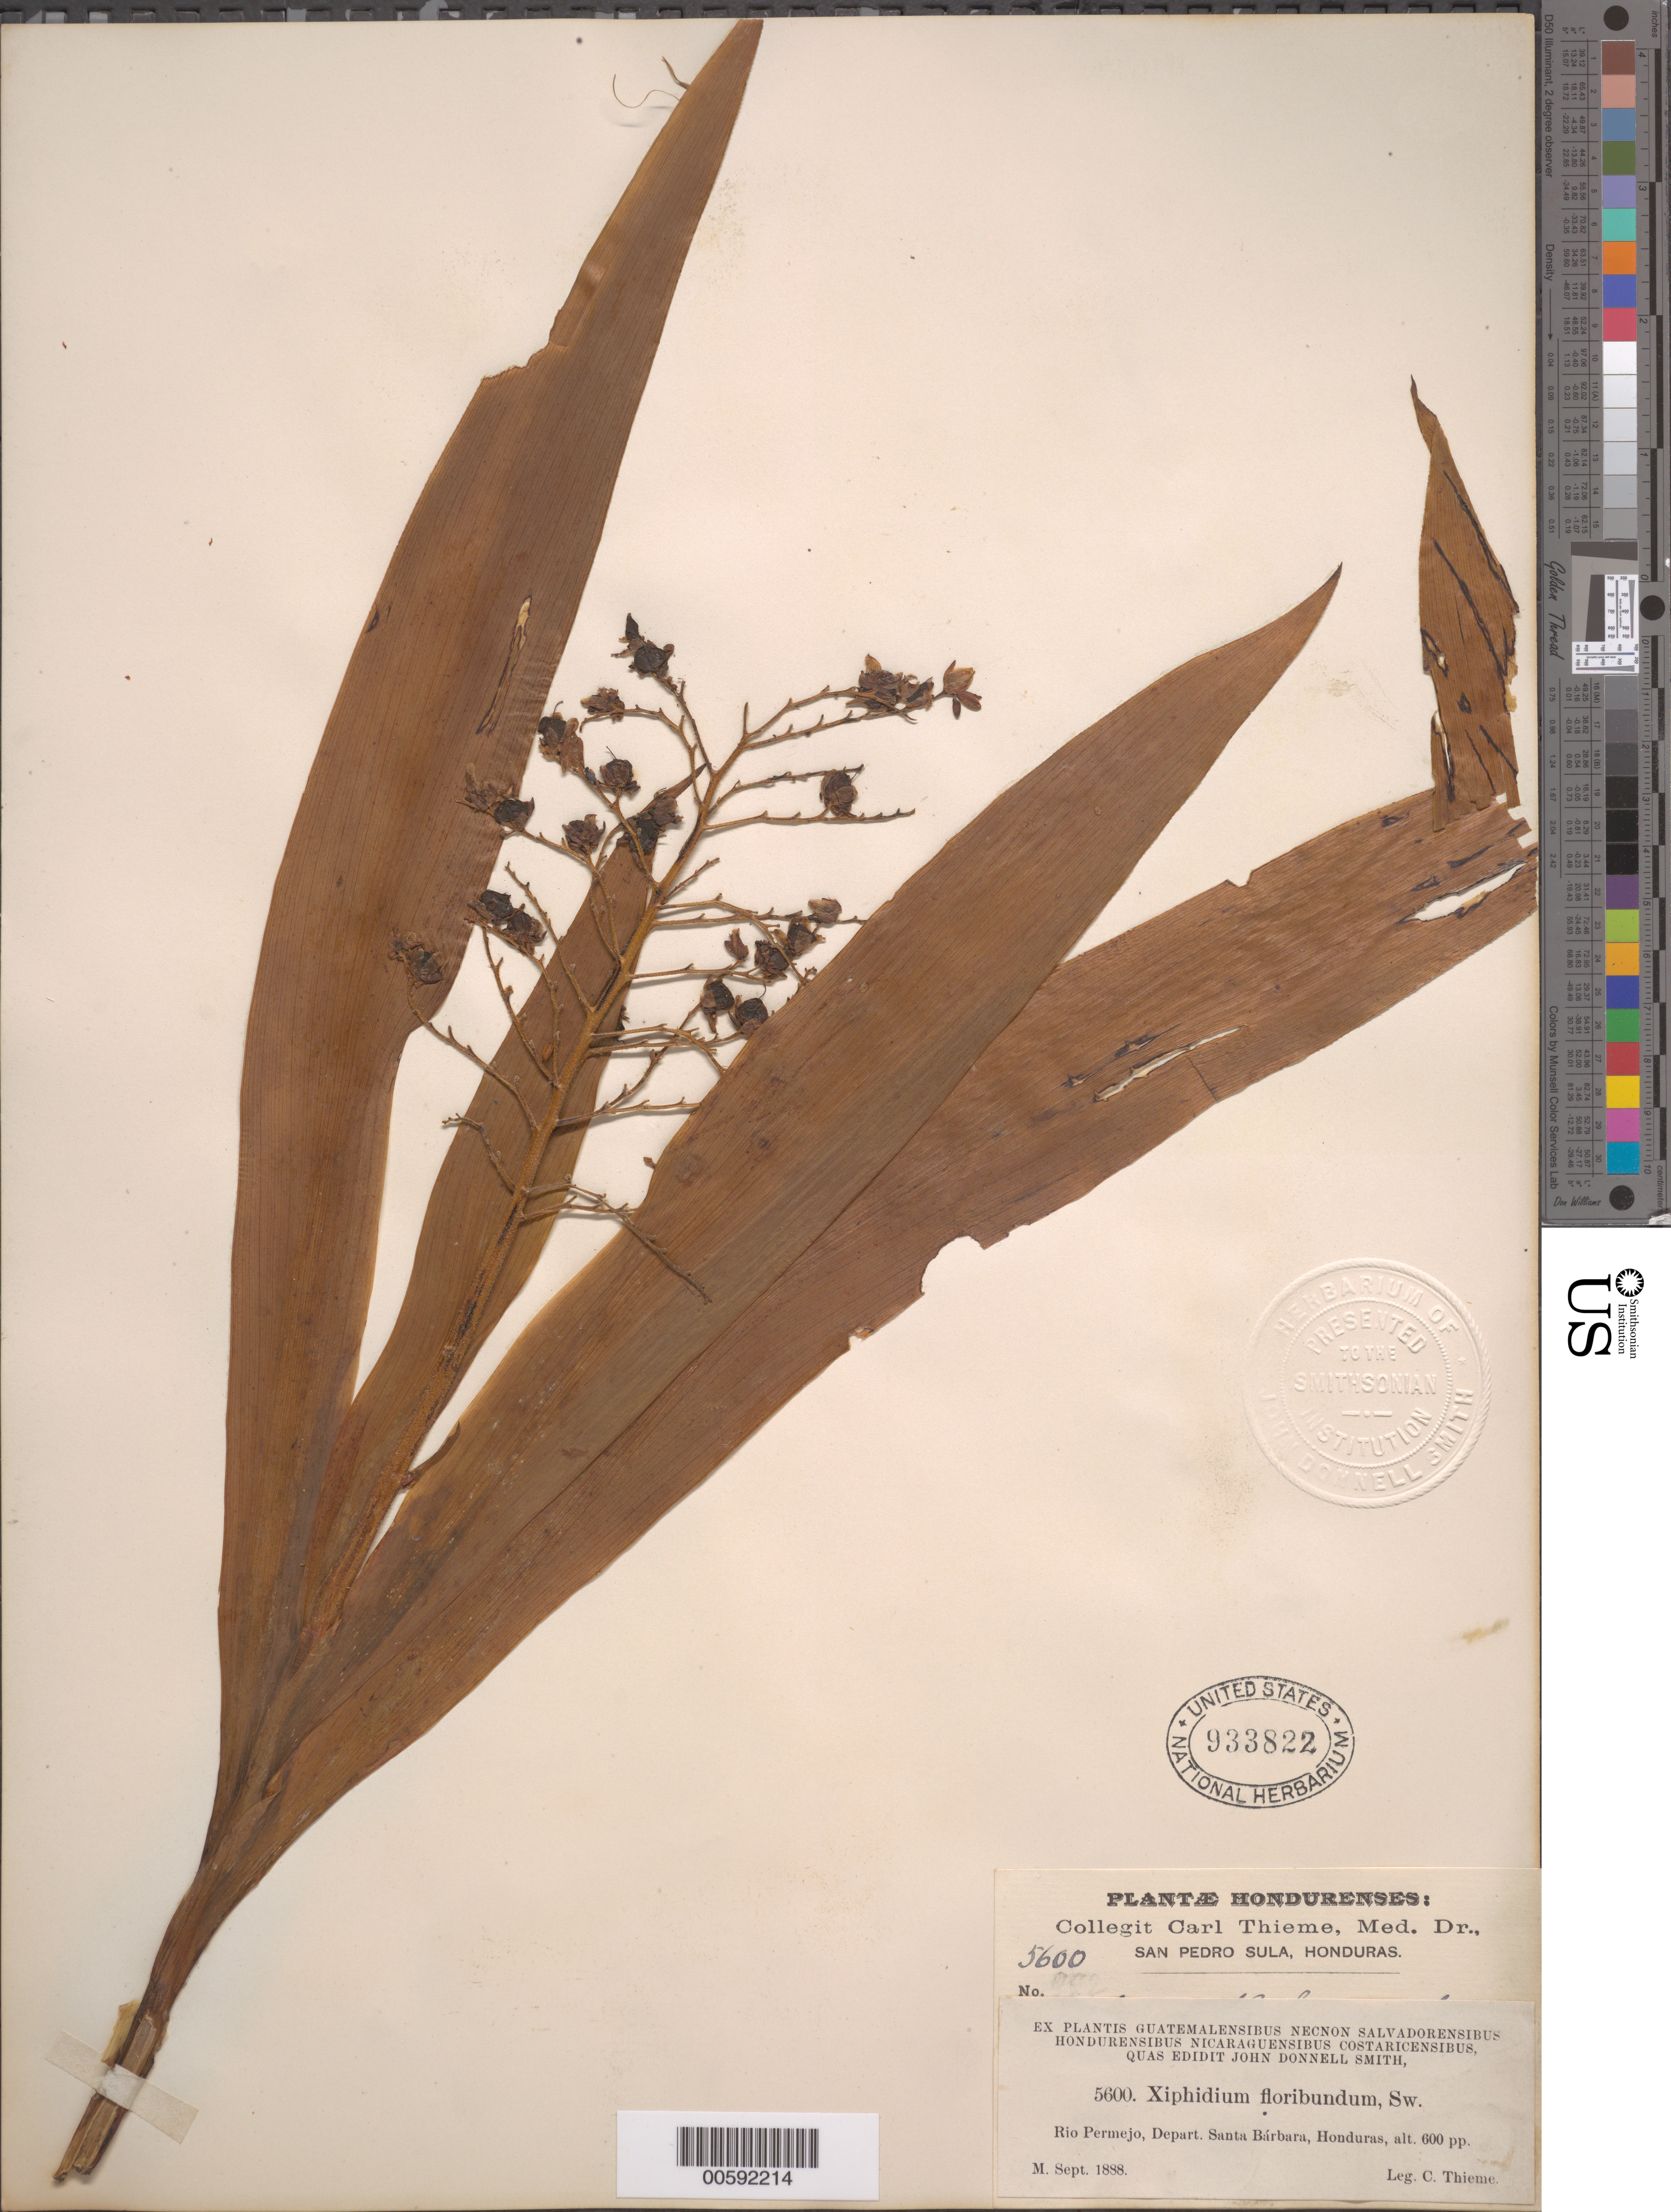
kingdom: Plantae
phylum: Tracheophyta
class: Liliopsida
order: Commelinales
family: Haemodoraceae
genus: Xiphidium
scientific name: Xiphidium caeruleum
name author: Aubl.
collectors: C. Thieme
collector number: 5600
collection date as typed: Sep 1888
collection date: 1888-09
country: Honduras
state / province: Santa Bárbara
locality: Rio Permejo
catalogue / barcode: US 933822